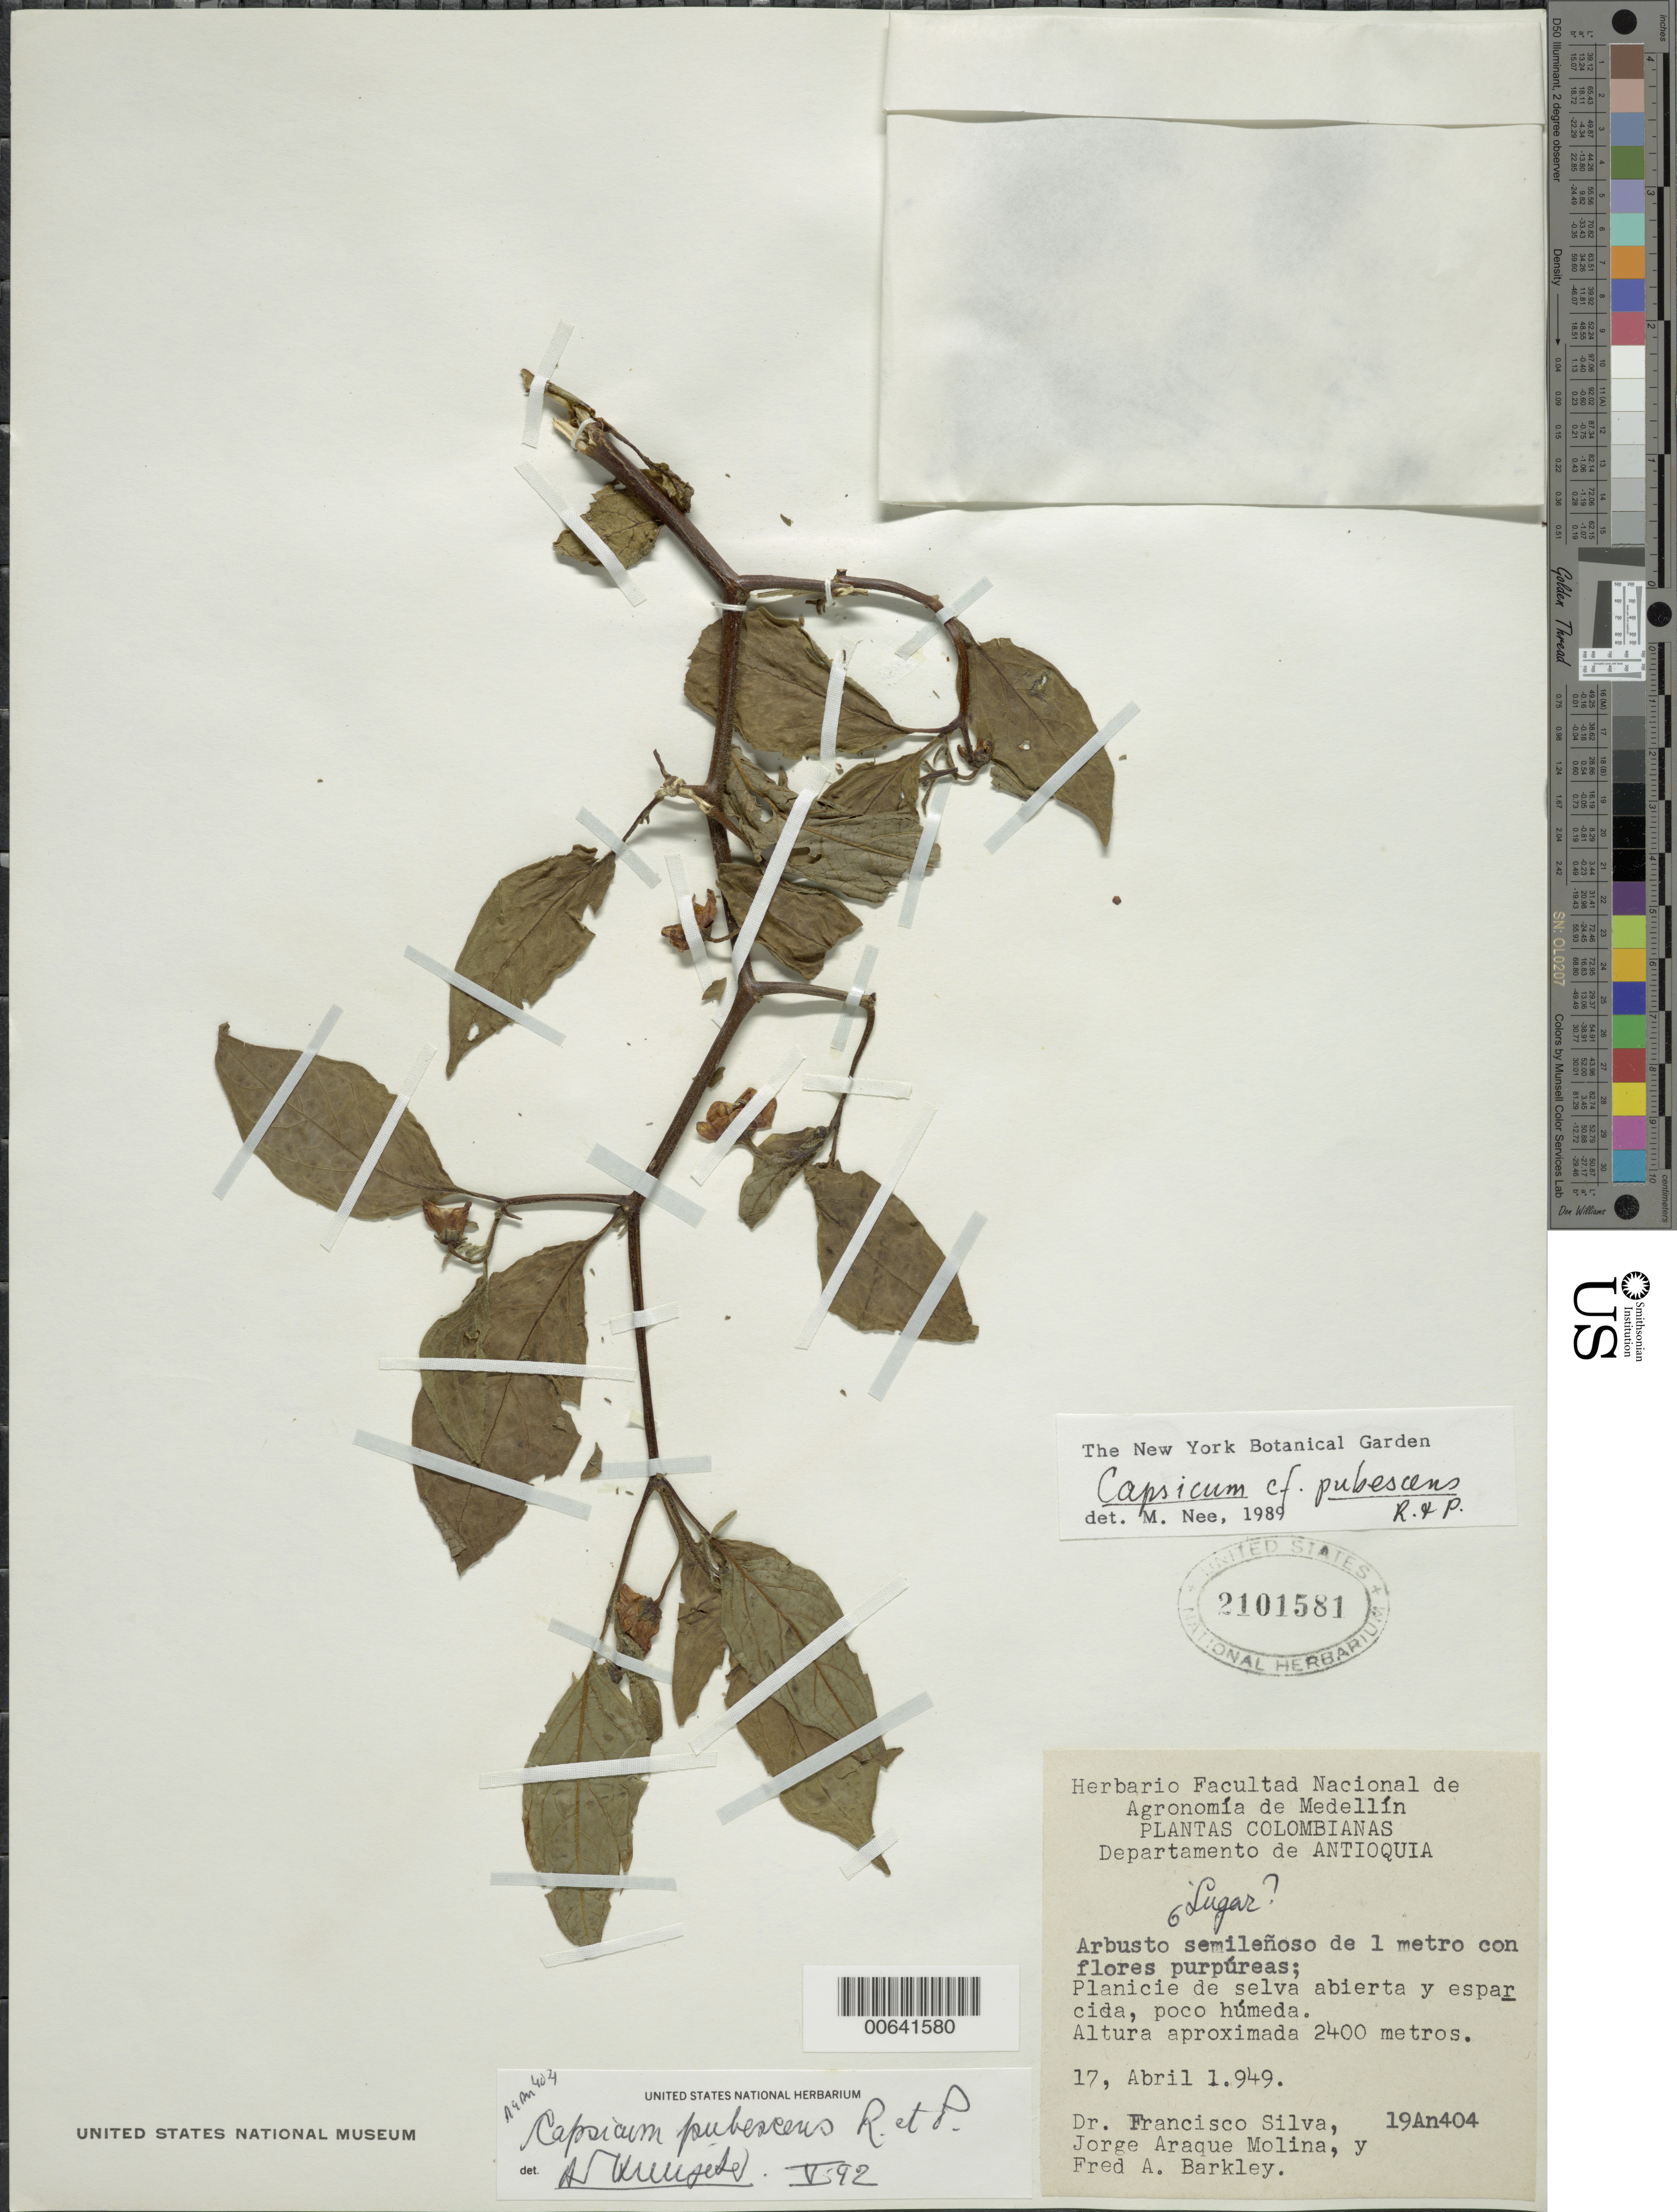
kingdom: Plantae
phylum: Tracheophyta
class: Magnoliopsida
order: Solanales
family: Solanaceae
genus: Capsicum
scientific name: Capsicum pubescens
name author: Ruiz & Pav.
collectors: F. Silva, J. A. Molina & F. A. Barkley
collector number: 19An404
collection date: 1949-04-17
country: Colombia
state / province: Antioquia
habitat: Planicie de selva abierta y esparcida, poco humeda.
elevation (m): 2400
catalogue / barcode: US 2101581